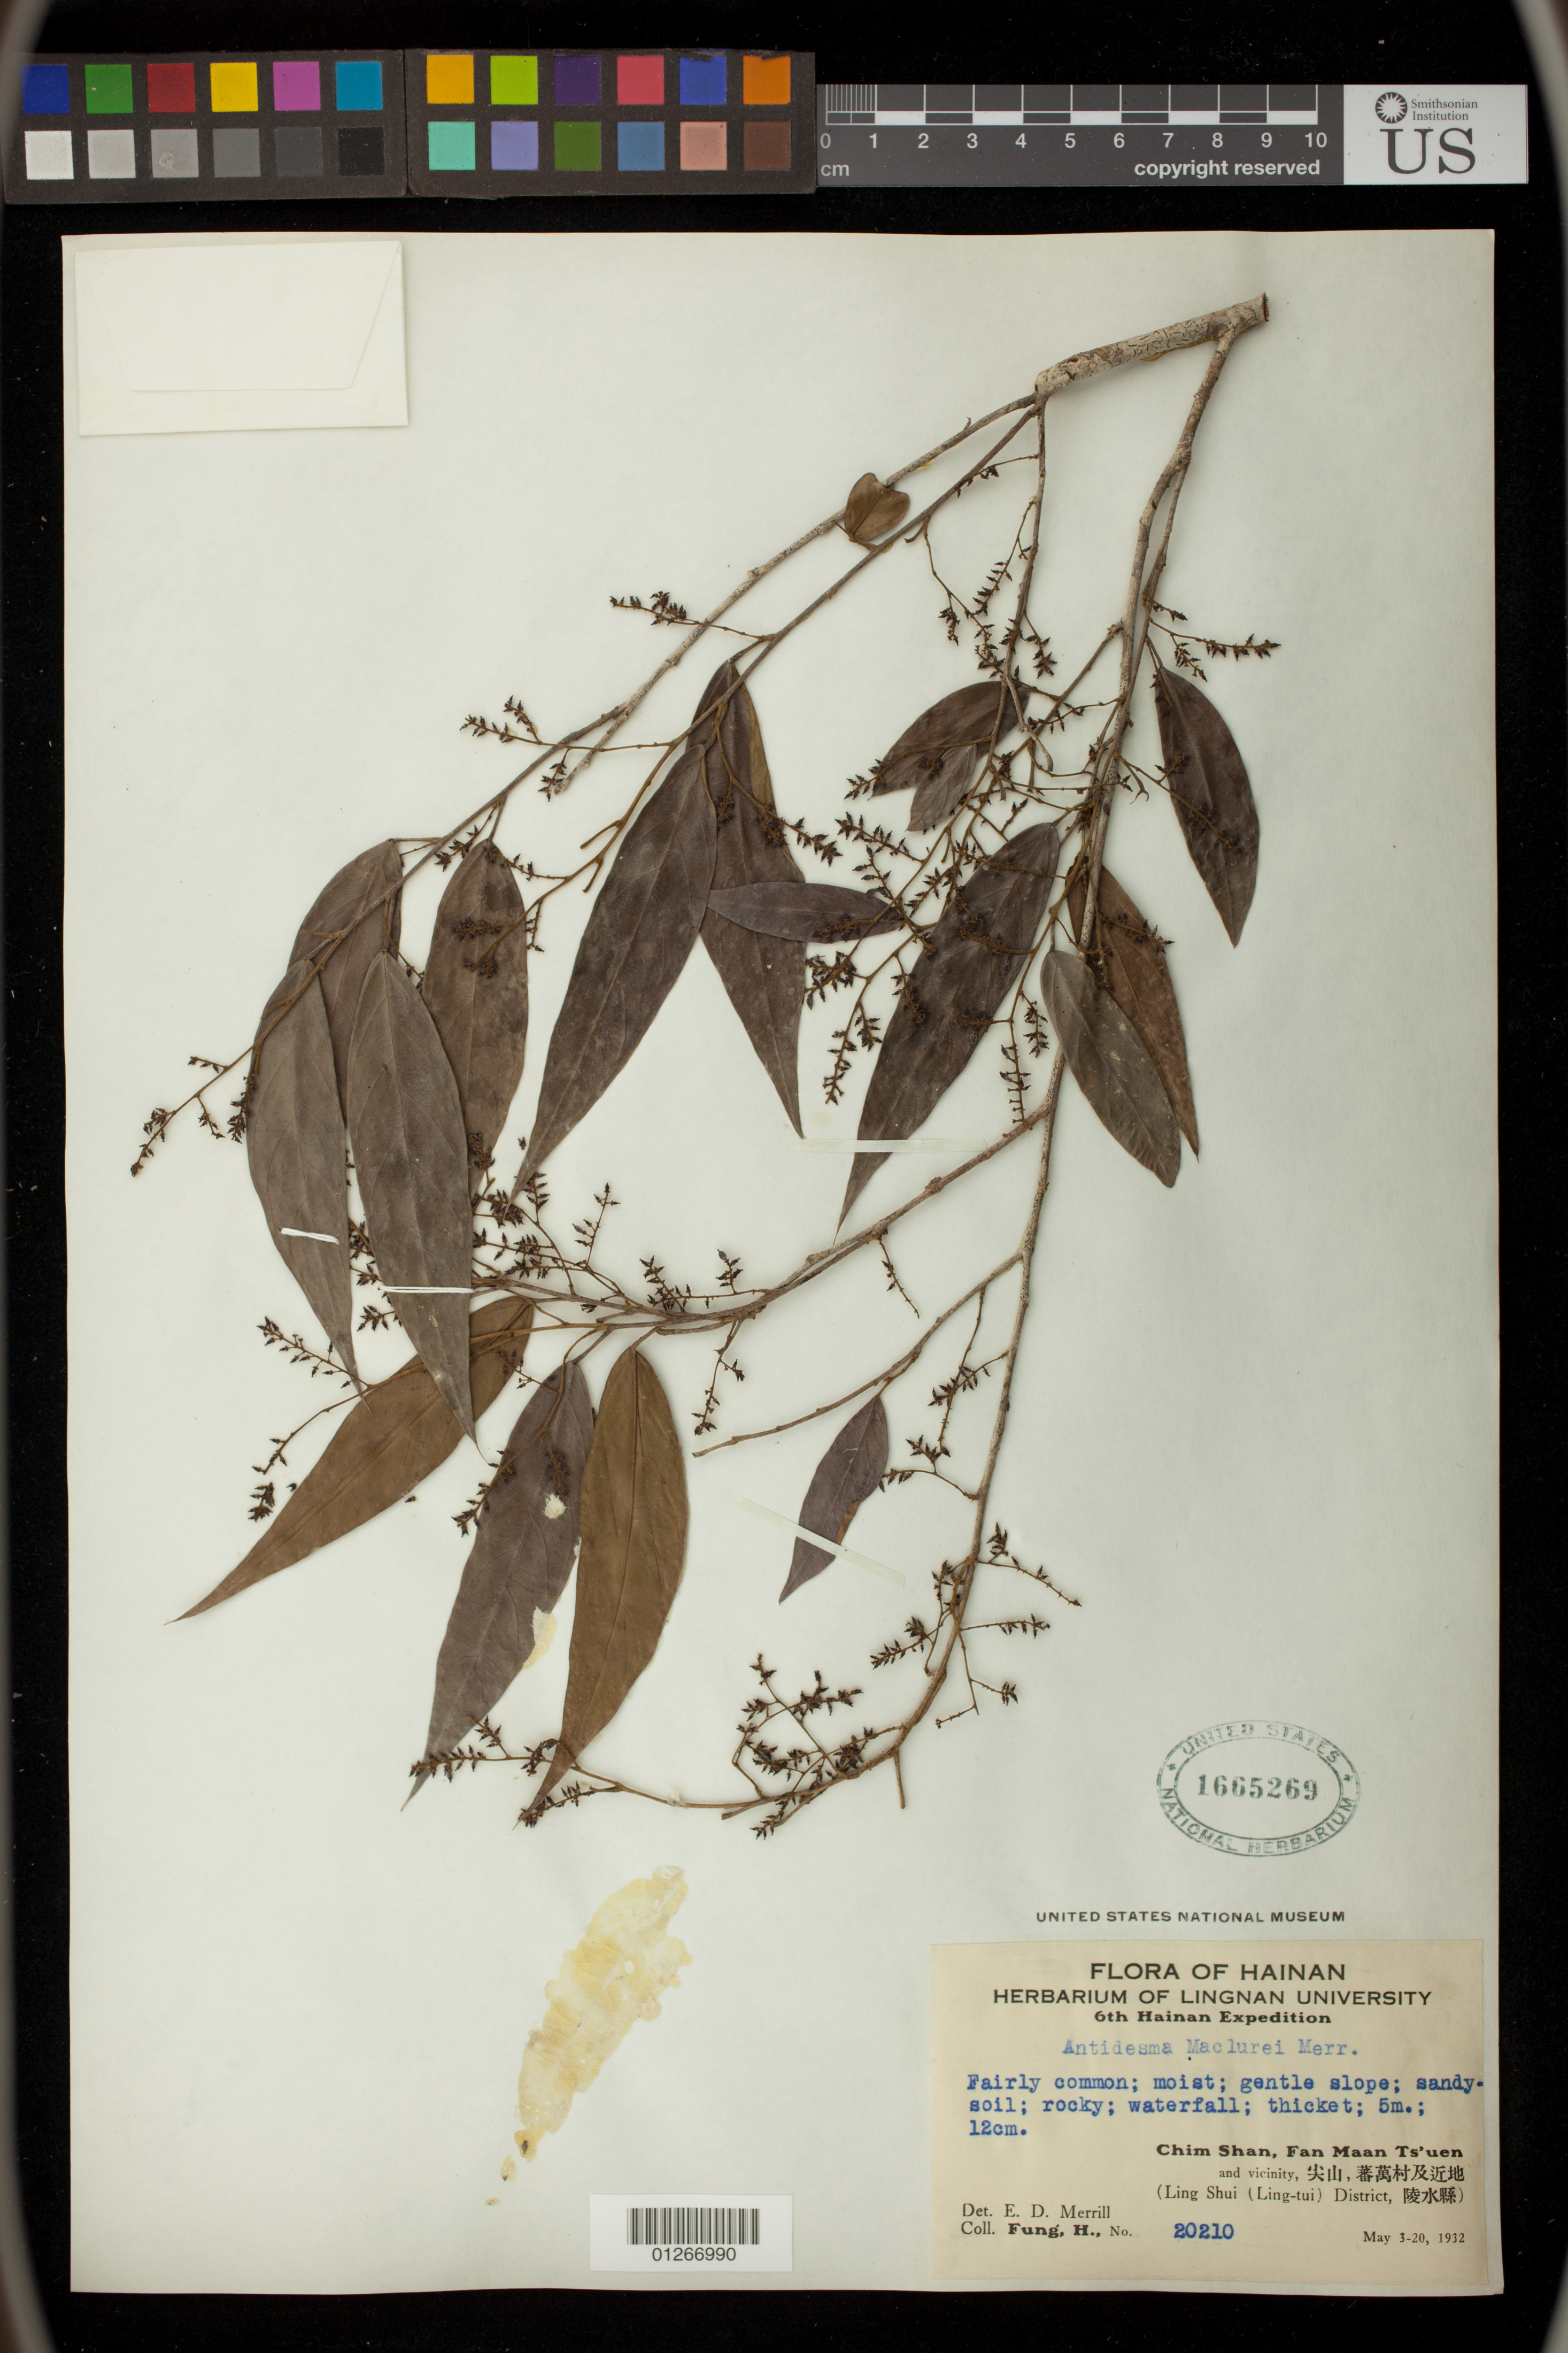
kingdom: Plantae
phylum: Tracheophyta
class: Magnoliopsida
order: Malpighiales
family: Phyllanthaceae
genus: Antidesma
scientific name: Antidesma maclurei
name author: Merr.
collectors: H. Fung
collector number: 20210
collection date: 1932-05-03/1932-05-20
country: China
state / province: Hainan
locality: Chim Shan, Fan Maan Ts'uen and vicinity, (Ling Shui (Ling-tui) District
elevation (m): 5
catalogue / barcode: US 1665269